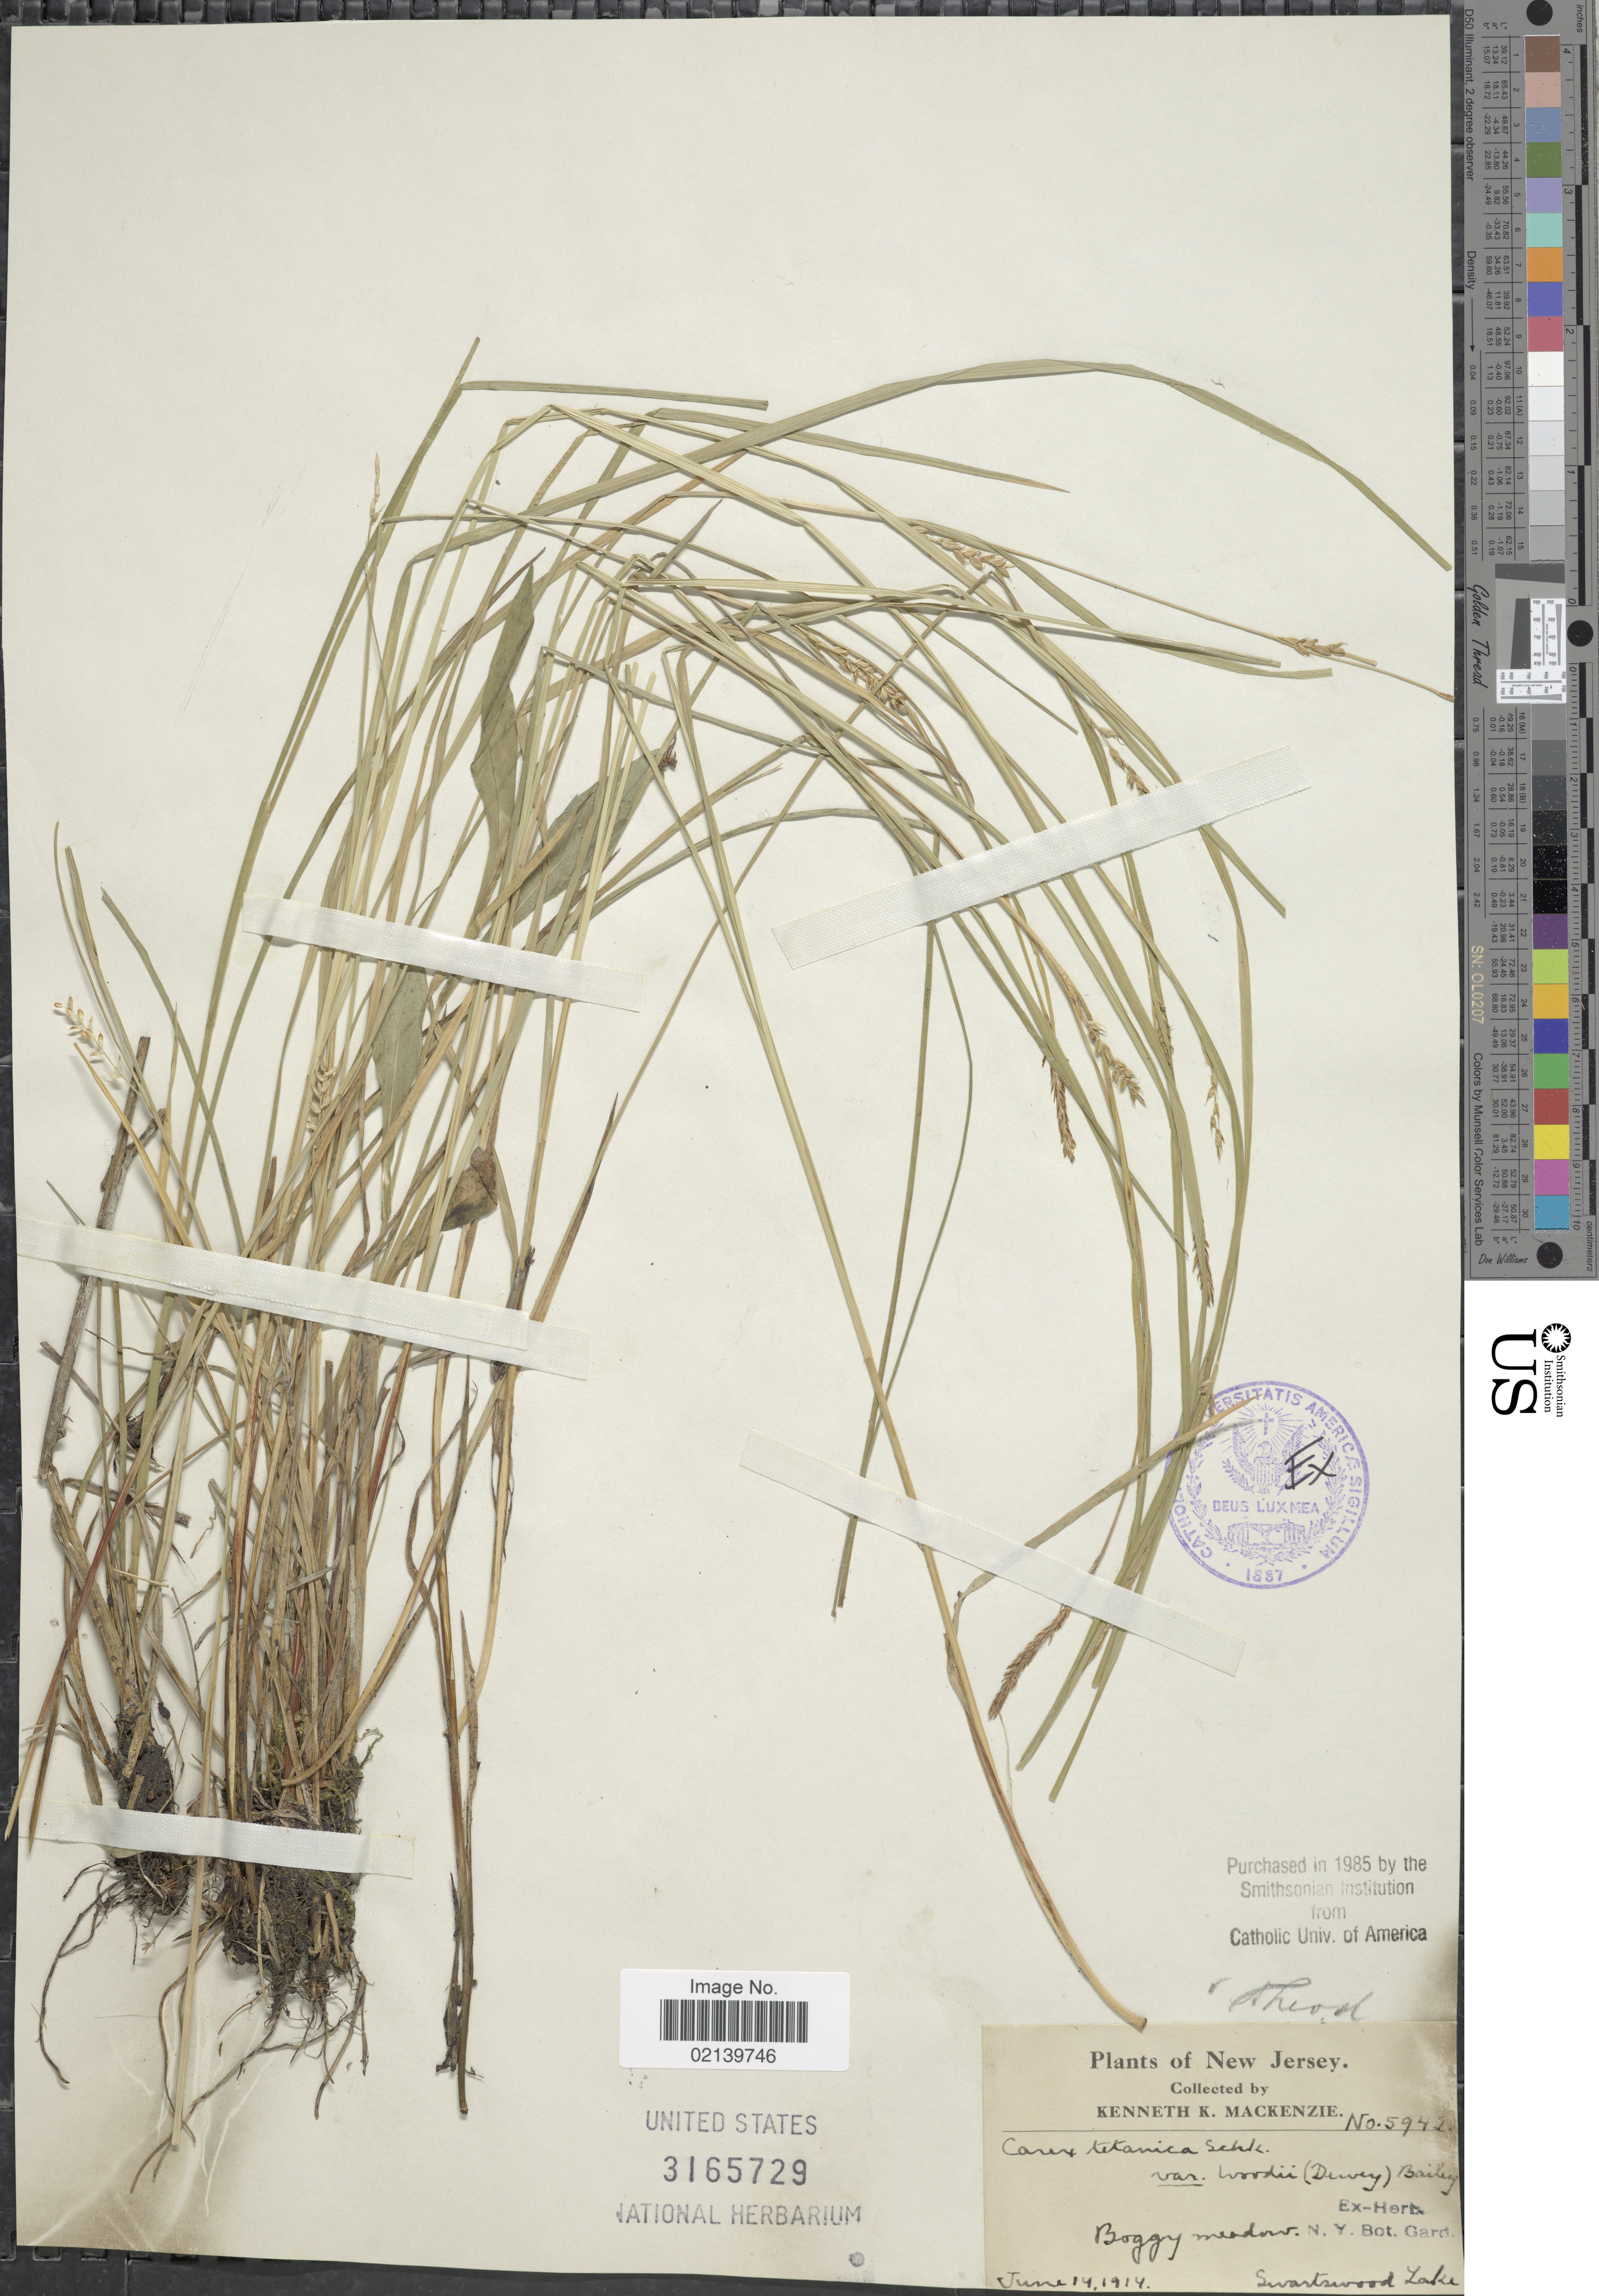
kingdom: Plantae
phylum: Tracheophyta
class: Liliopsida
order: Poales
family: Cyperaceae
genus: Carex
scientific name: Carex woodii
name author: Dewey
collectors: K. K. Mackenzie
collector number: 5942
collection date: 1914-06-14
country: United States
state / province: New Jersey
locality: New Jersey, Boggy meadow. Swartswood Lake.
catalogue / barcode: US 3165729